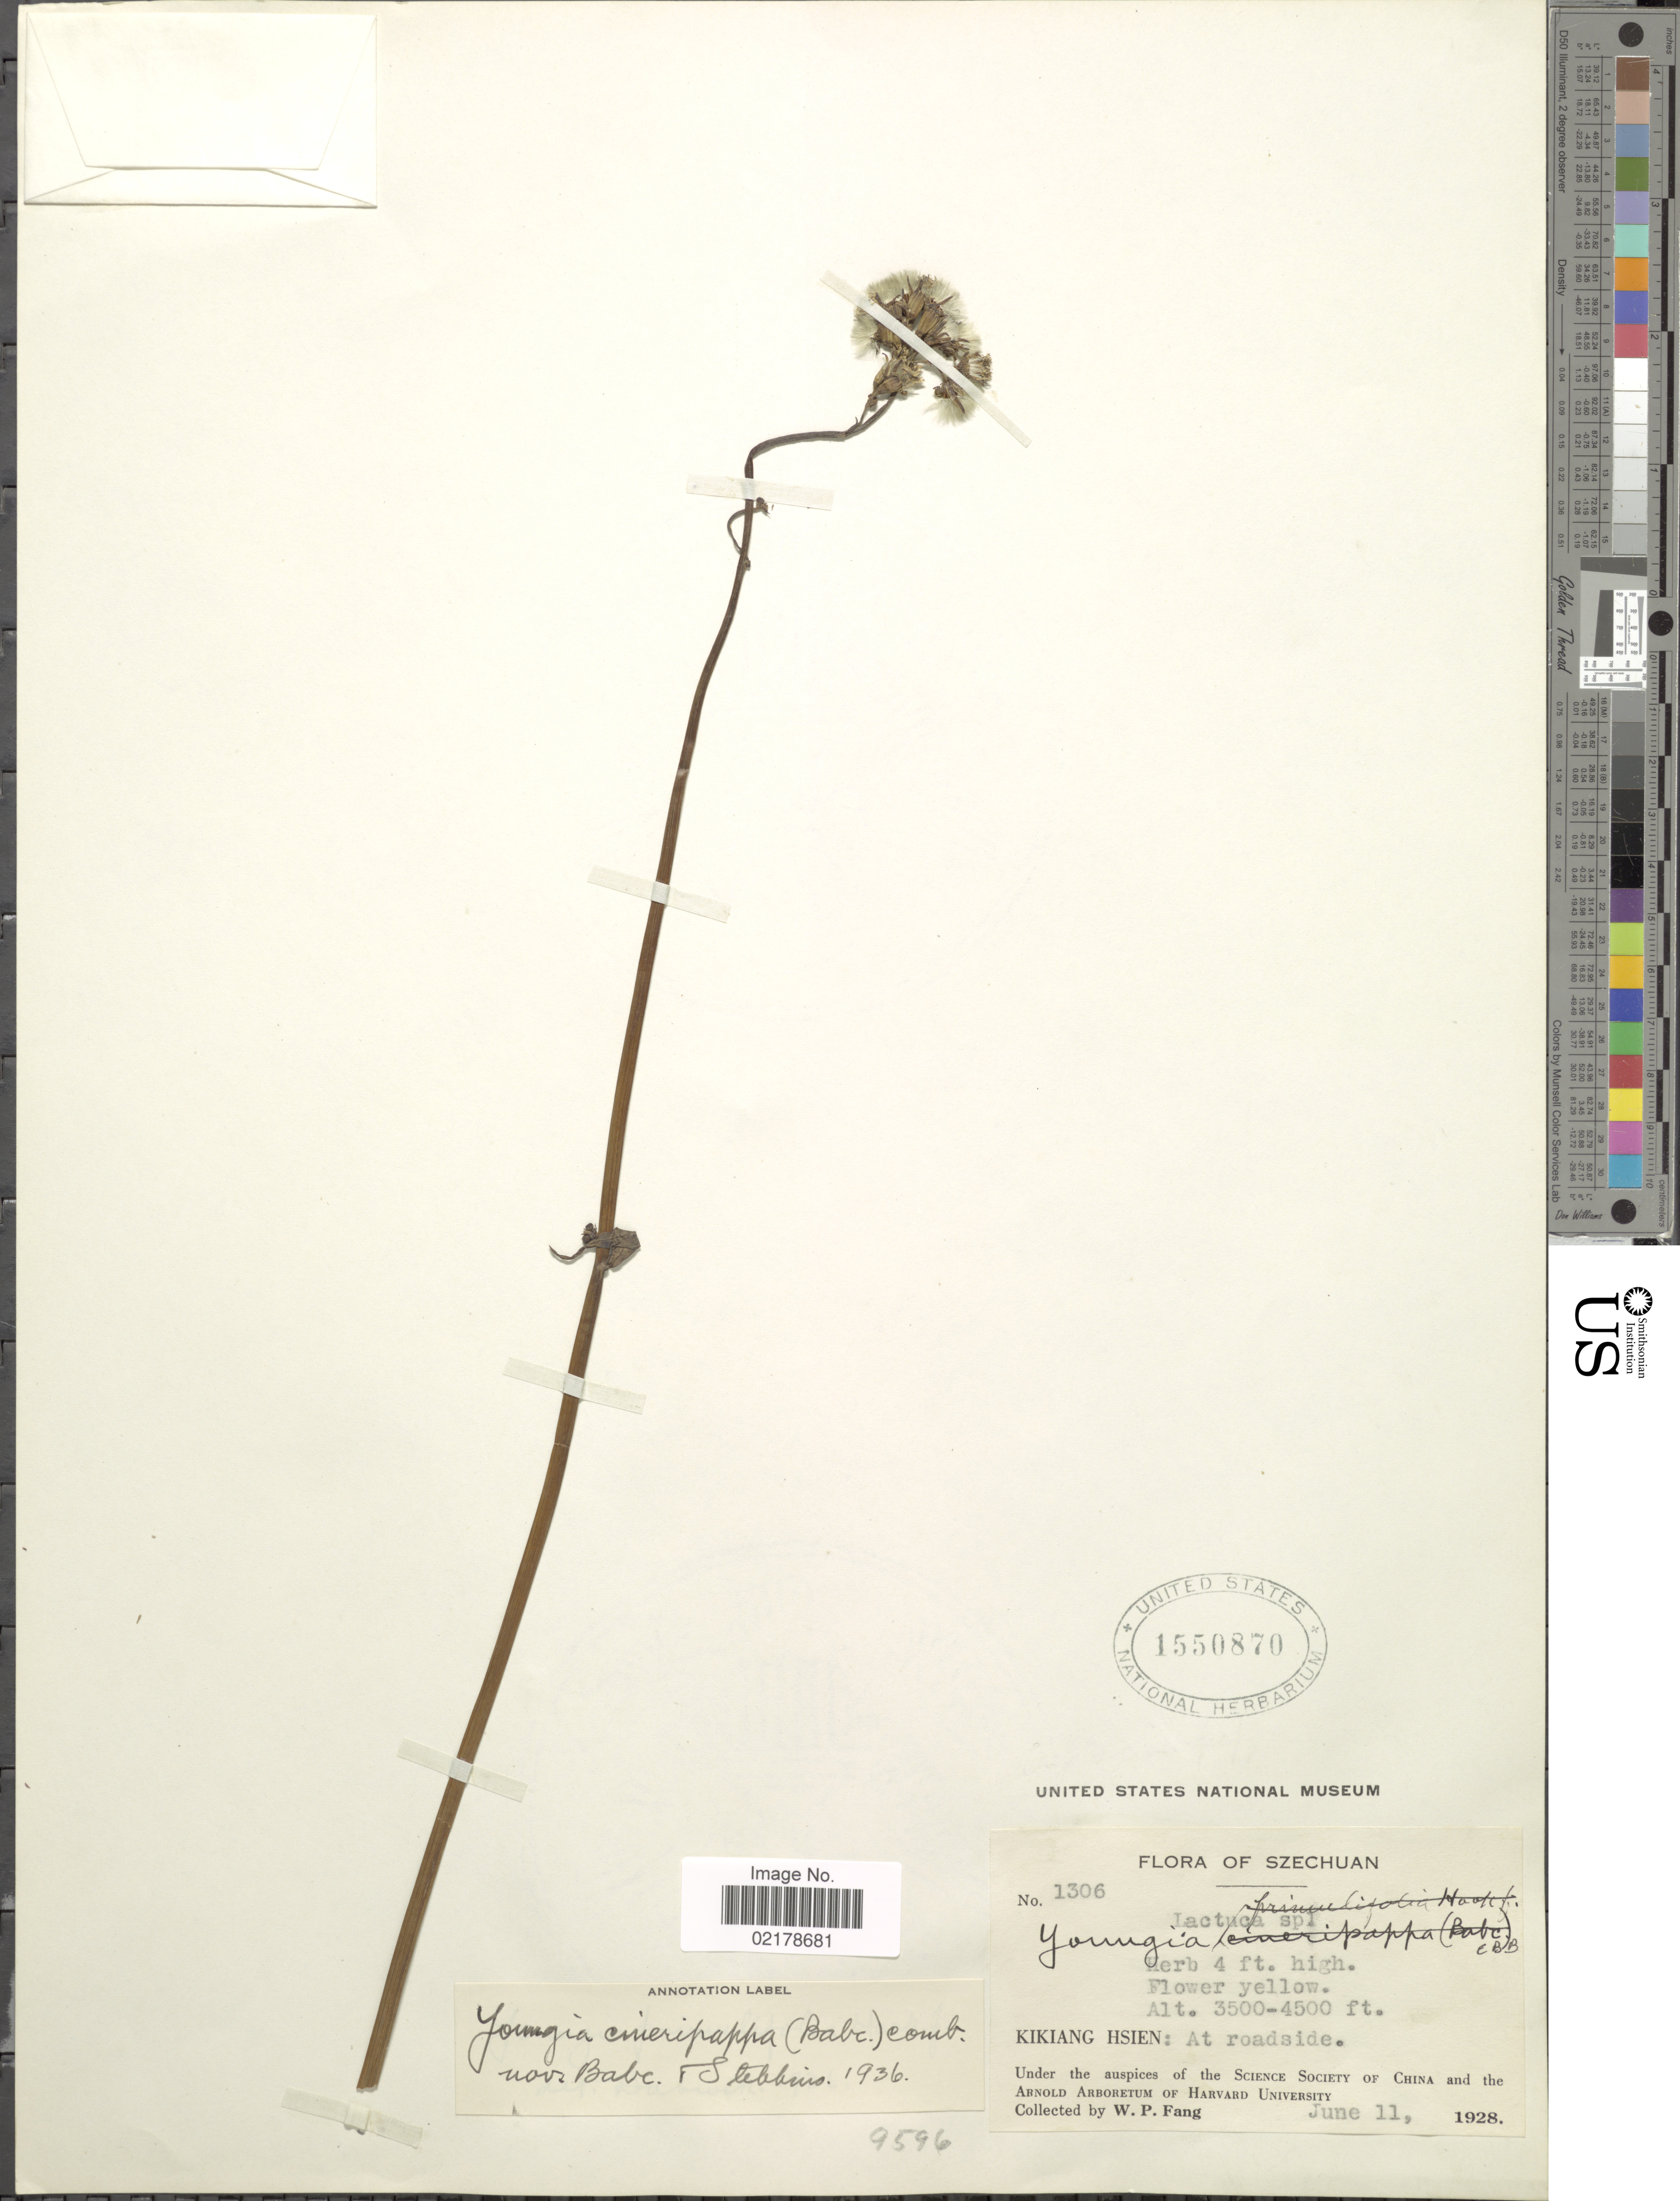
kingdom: Plantae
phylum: Tracheophyta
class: Magnoliopsida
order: Asterales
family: Asteraceae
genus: Youngia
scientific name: Youngia cineripappa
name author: (Babc.) Babc. & Stebbins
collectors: W. P. Fang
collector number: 1306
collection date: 1928-06-11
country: China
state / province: Sichuan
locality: Szechuan. Kikiang Hsien: At roadside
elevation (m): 1067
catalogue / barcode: US 1550870